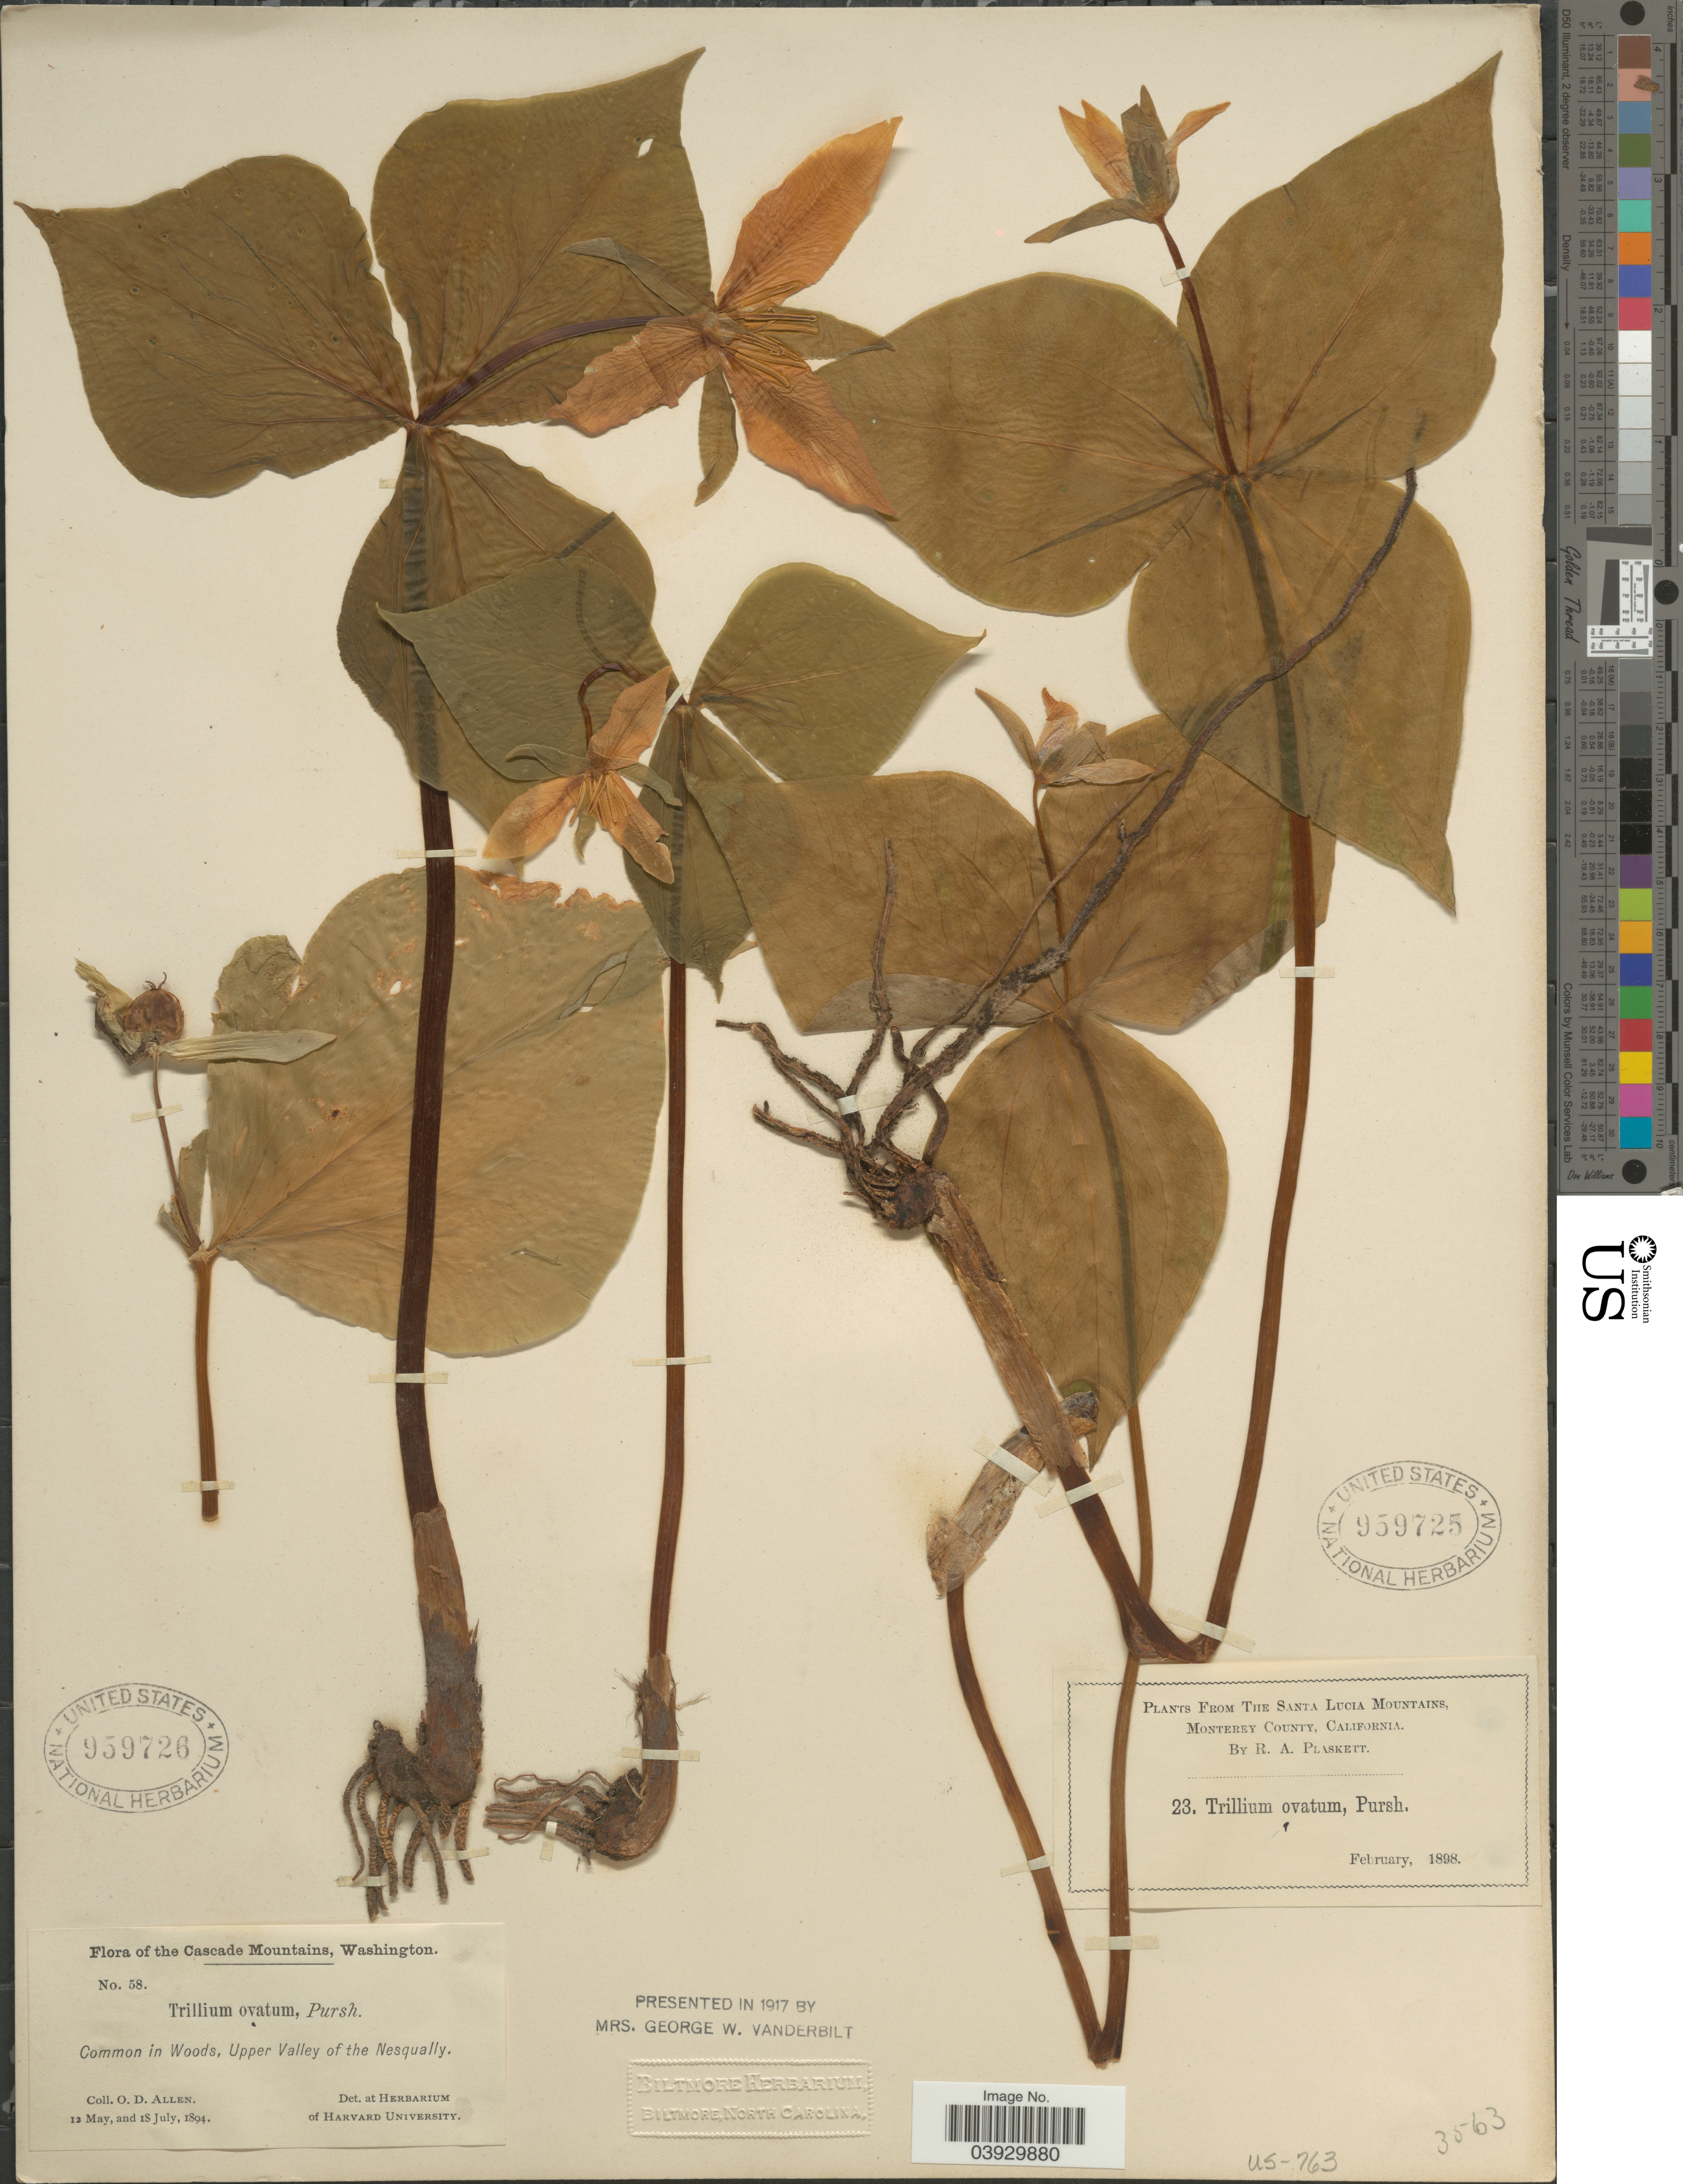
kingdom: Plantae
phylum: Tracheophyta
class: Liliopsida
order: Liliales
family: Melanthiaceae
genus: Trillium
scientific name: Trillium ovatum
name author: Pursh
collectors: R. Plaskett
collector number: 23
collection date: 1898-02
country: United States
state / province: California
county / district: Monterey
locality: Monterey County.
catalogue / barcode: US 959725